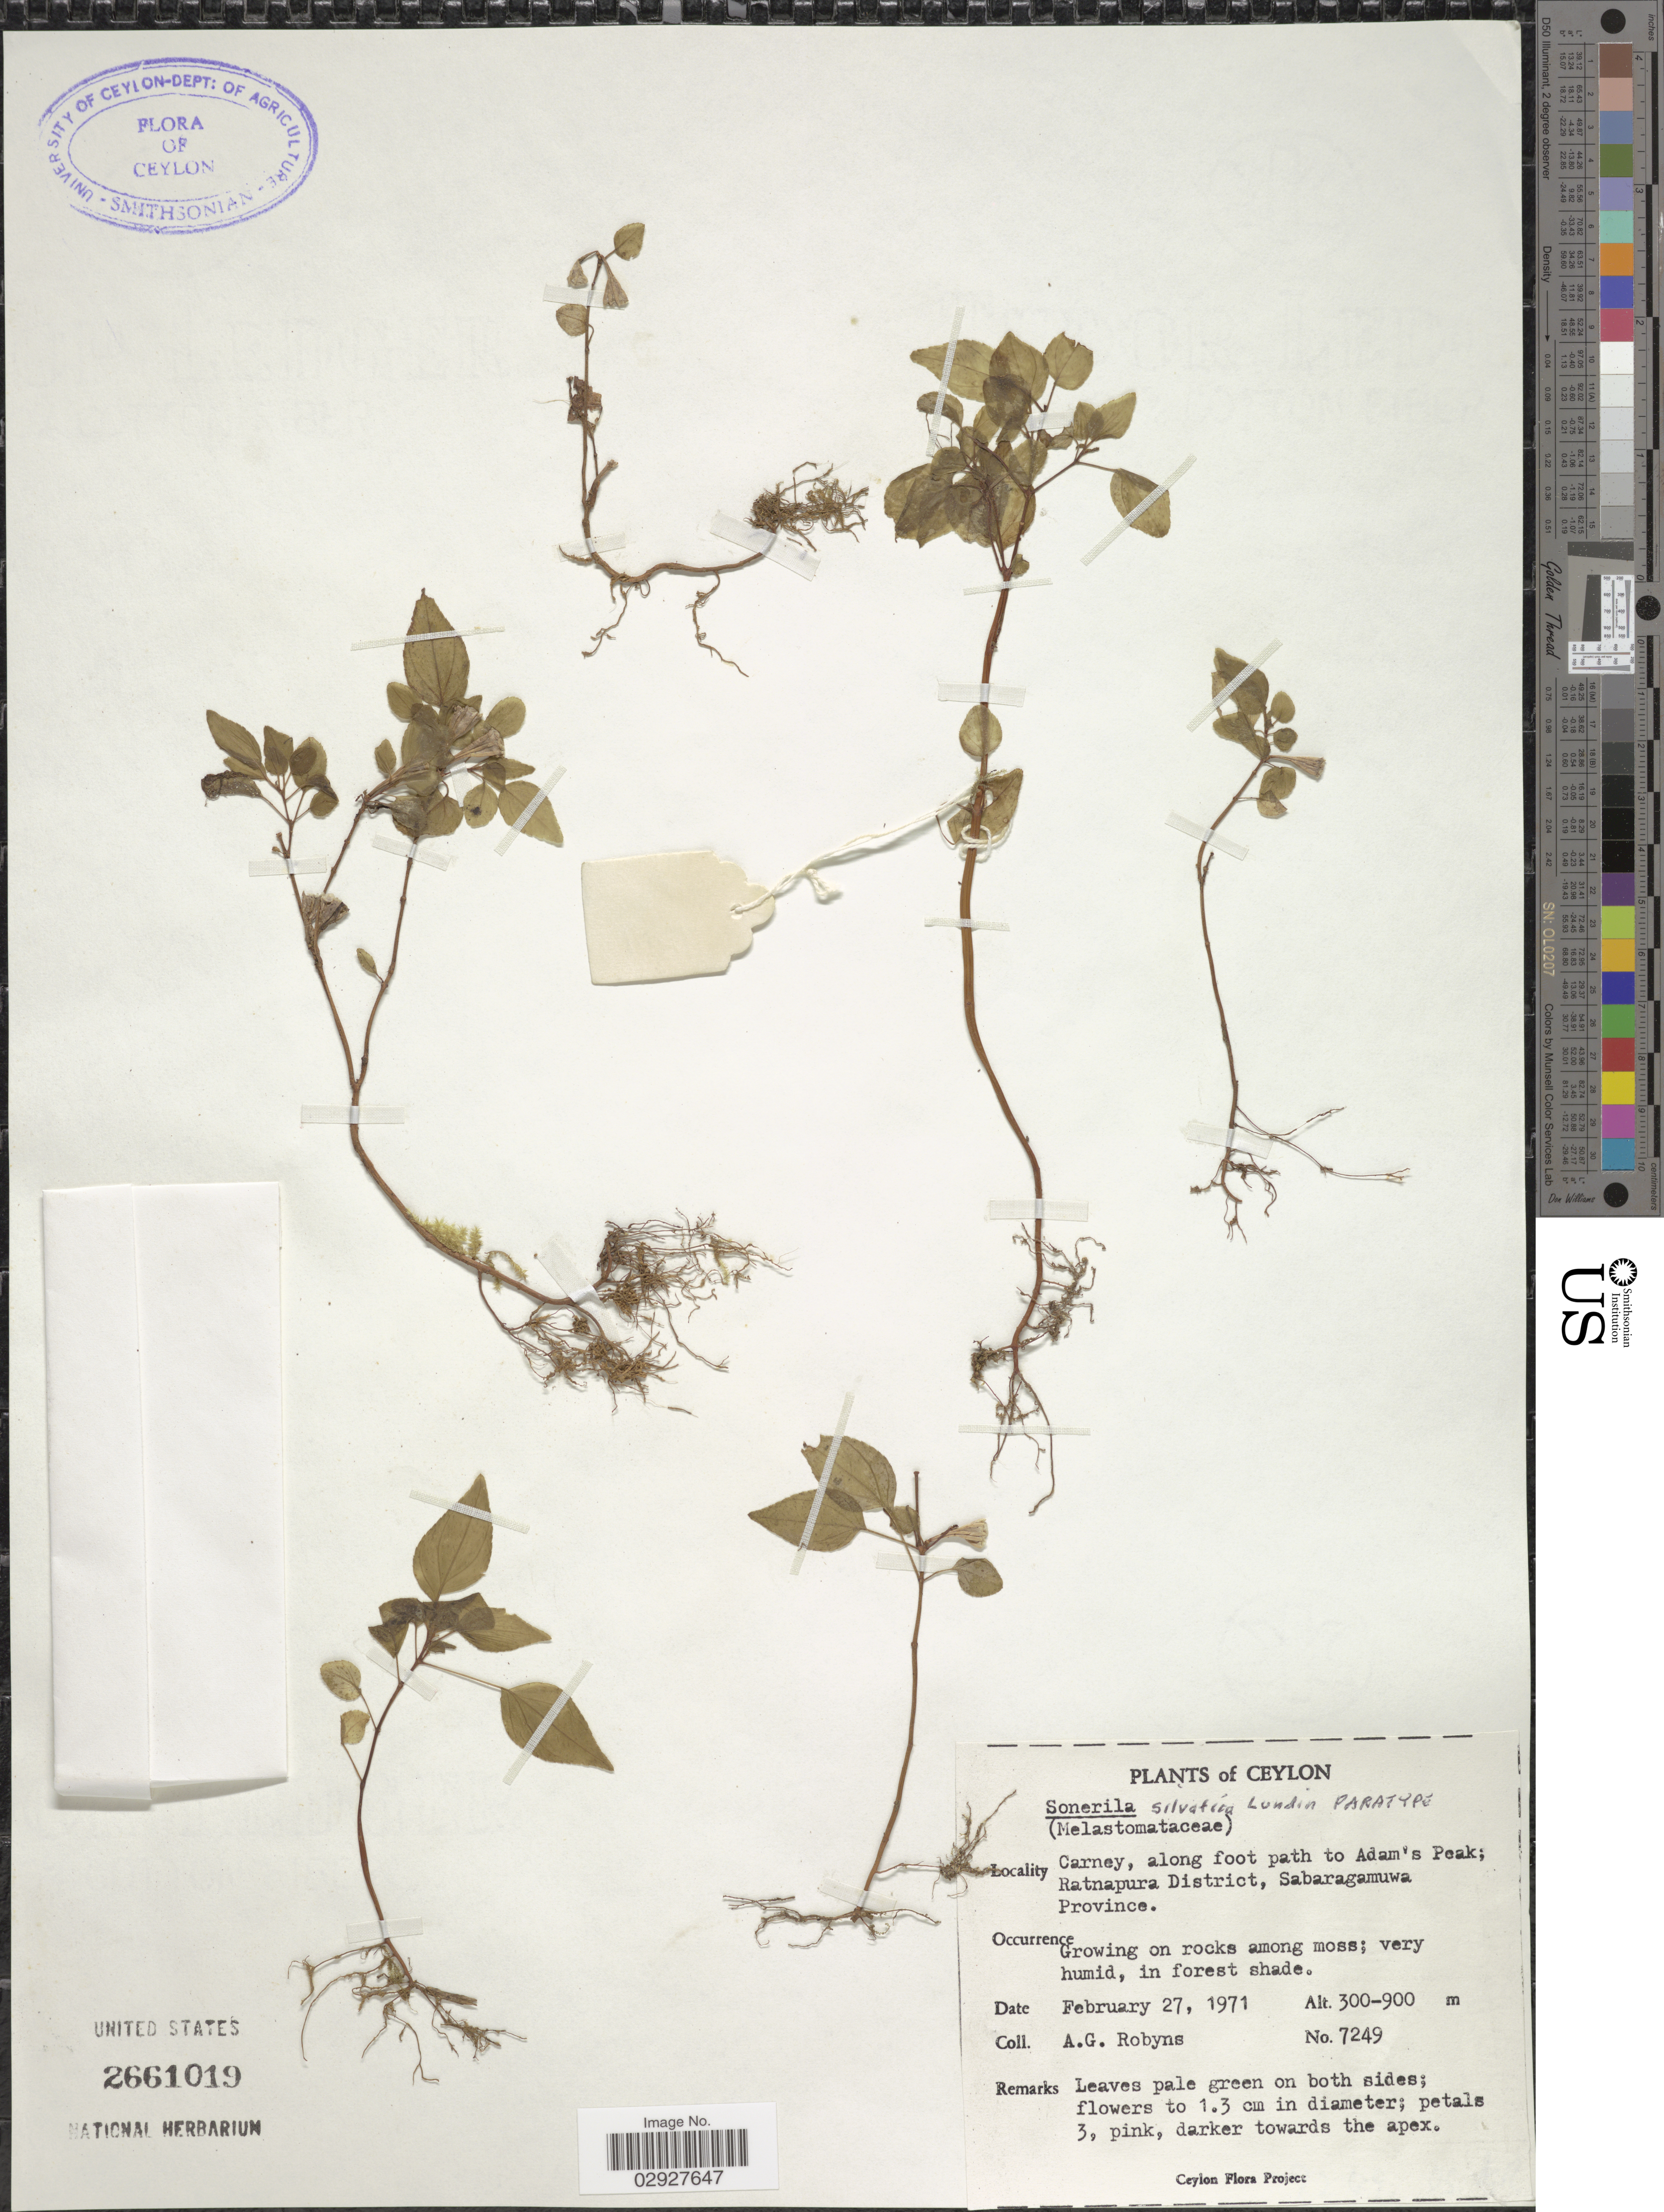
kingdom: Plantae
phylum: Tracheophyta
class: Magnoliopsida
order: Myrtales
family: Melastomataceae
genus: Sonerila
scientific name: Sonerila silvatica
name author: Lundin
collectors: A. Robyns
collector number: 7249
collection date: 1971-02-27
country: Sri Lanka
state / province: Sabaragamuwa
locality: Ceylon. Carney, along foot path to Adam's Peak; Ratnapura District.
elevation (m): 300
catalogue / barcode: US 2661019